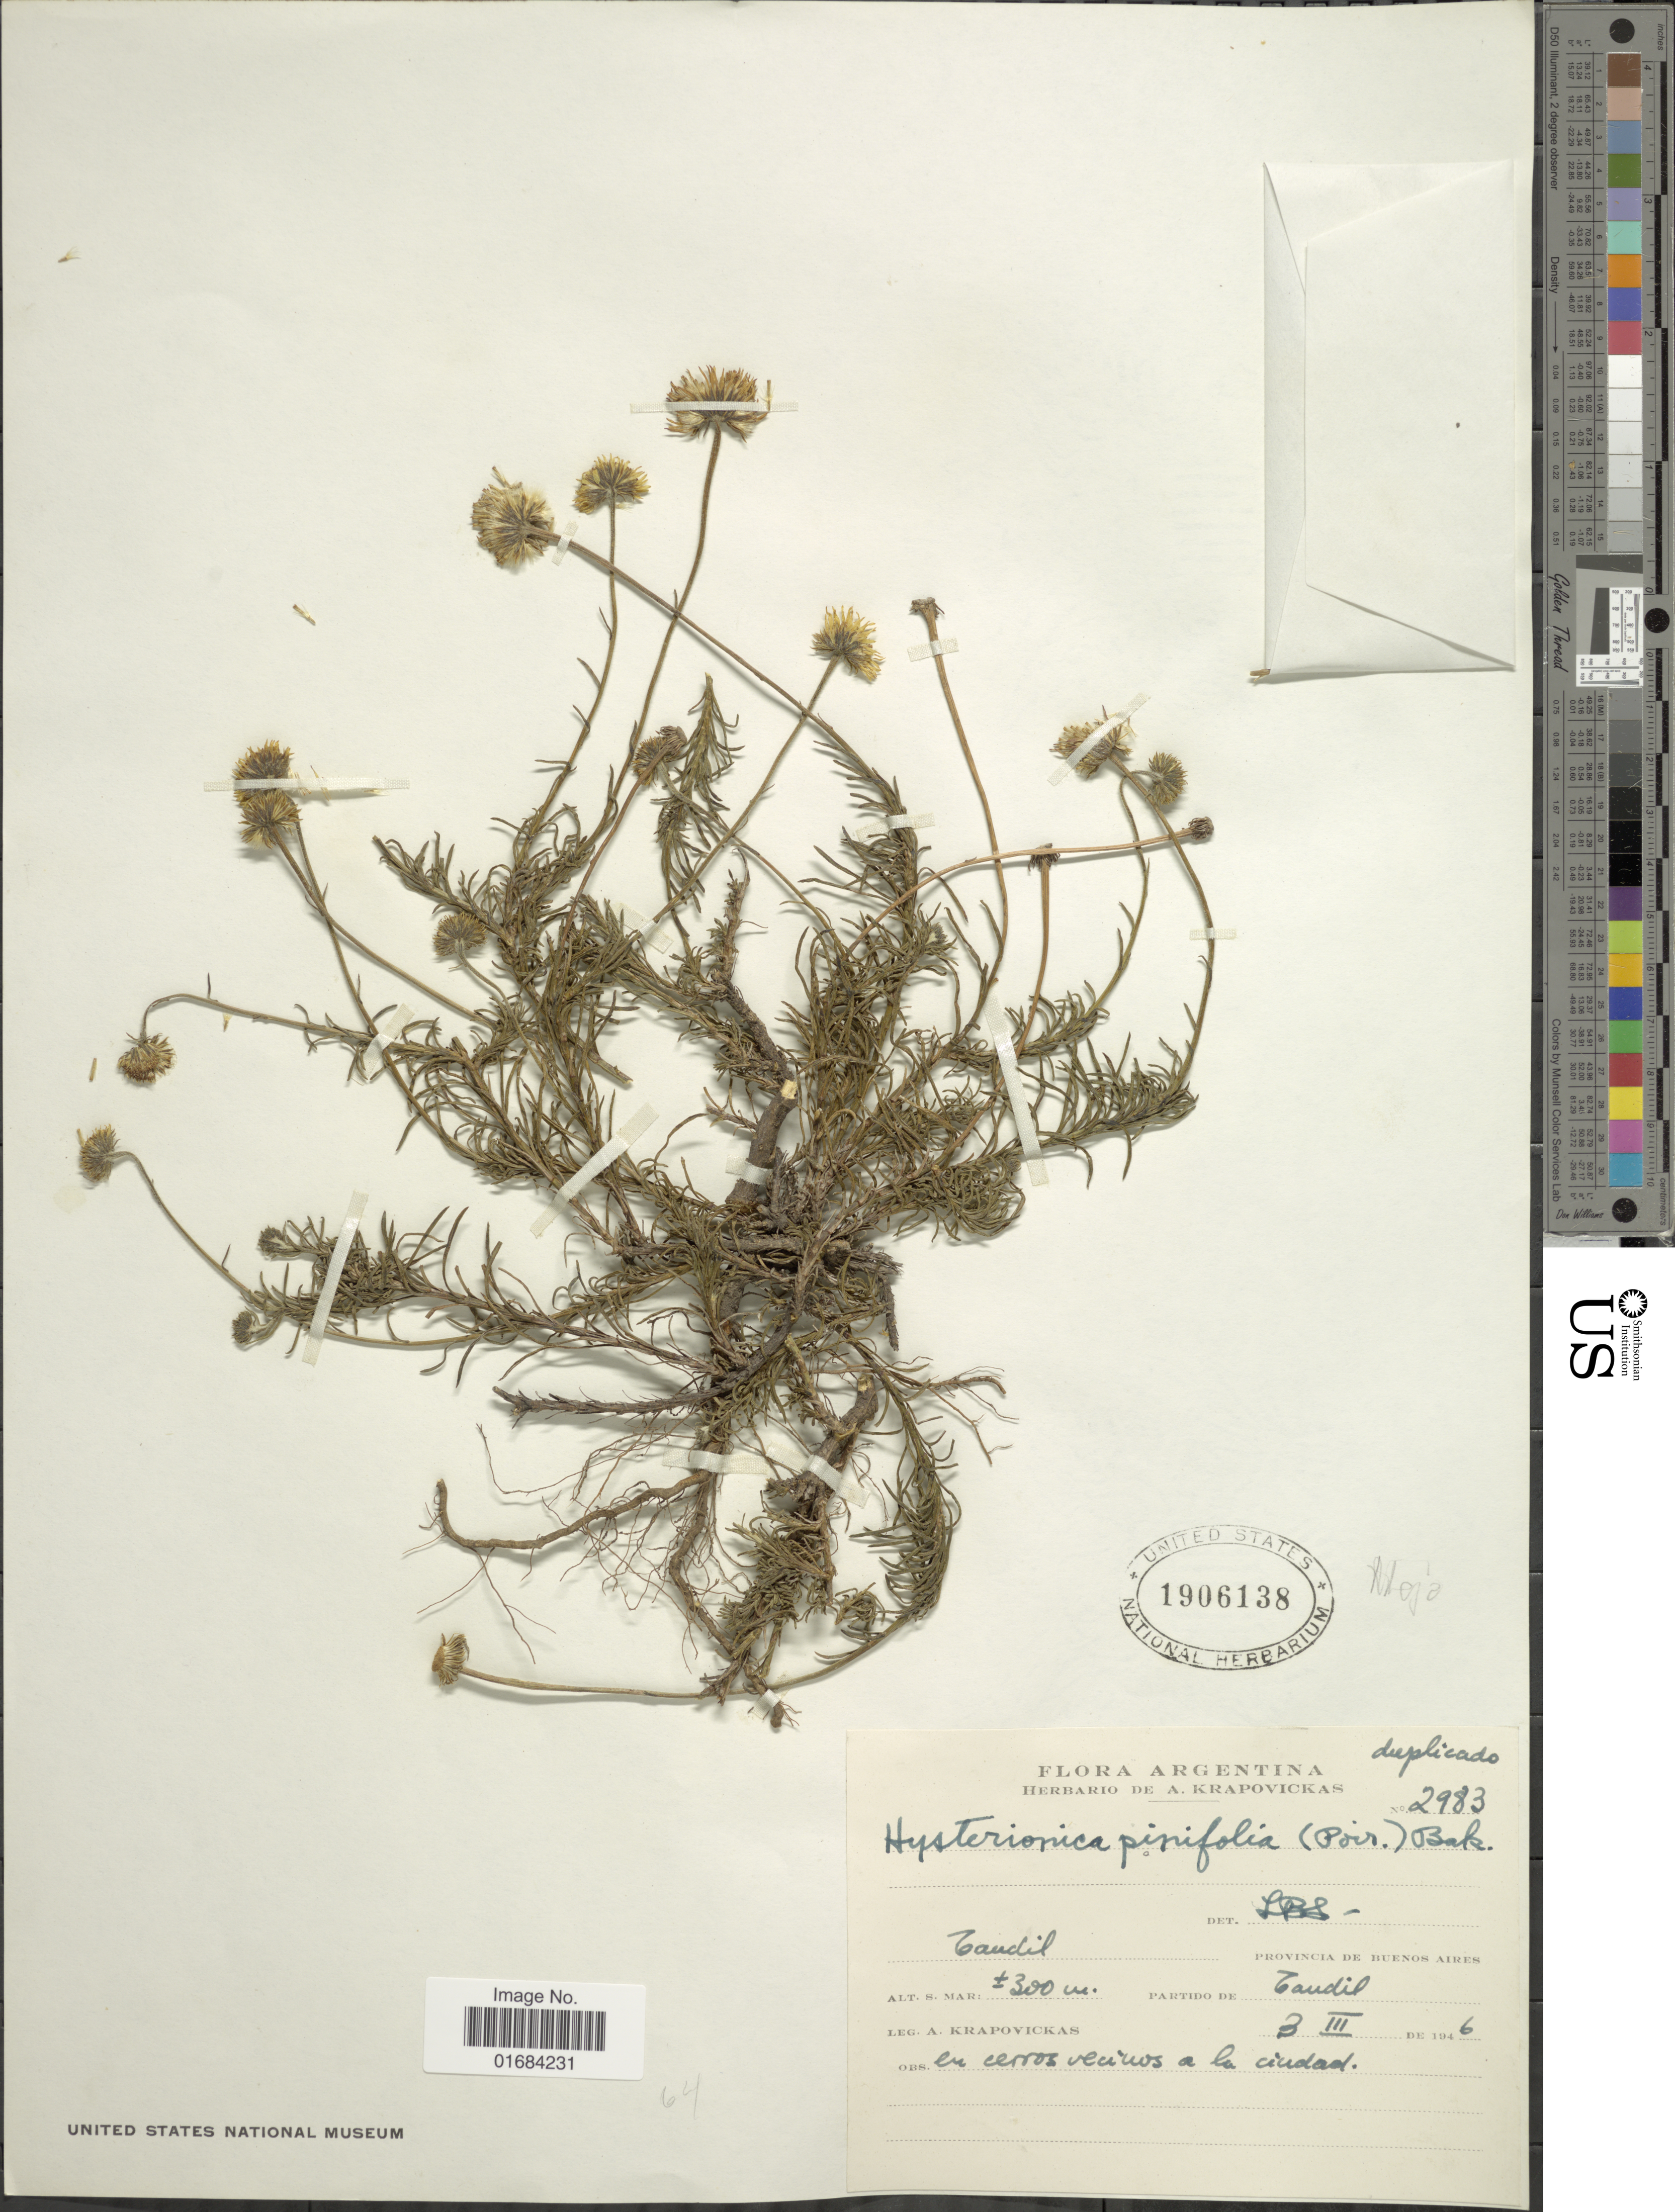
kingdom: Plantae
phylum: Tracheophyta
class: Magnoliopsida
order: Asterales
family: Asteraceae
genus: Neja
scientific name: Neja pinifolia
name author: (Poir.) G.L. Nesom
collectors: A. Krapovickas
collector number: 2983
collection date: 1946-03-03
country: Argentina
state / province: Buenos Aires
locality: Tandil, Partido de Tandil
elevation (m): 300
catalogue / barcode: US 1906138